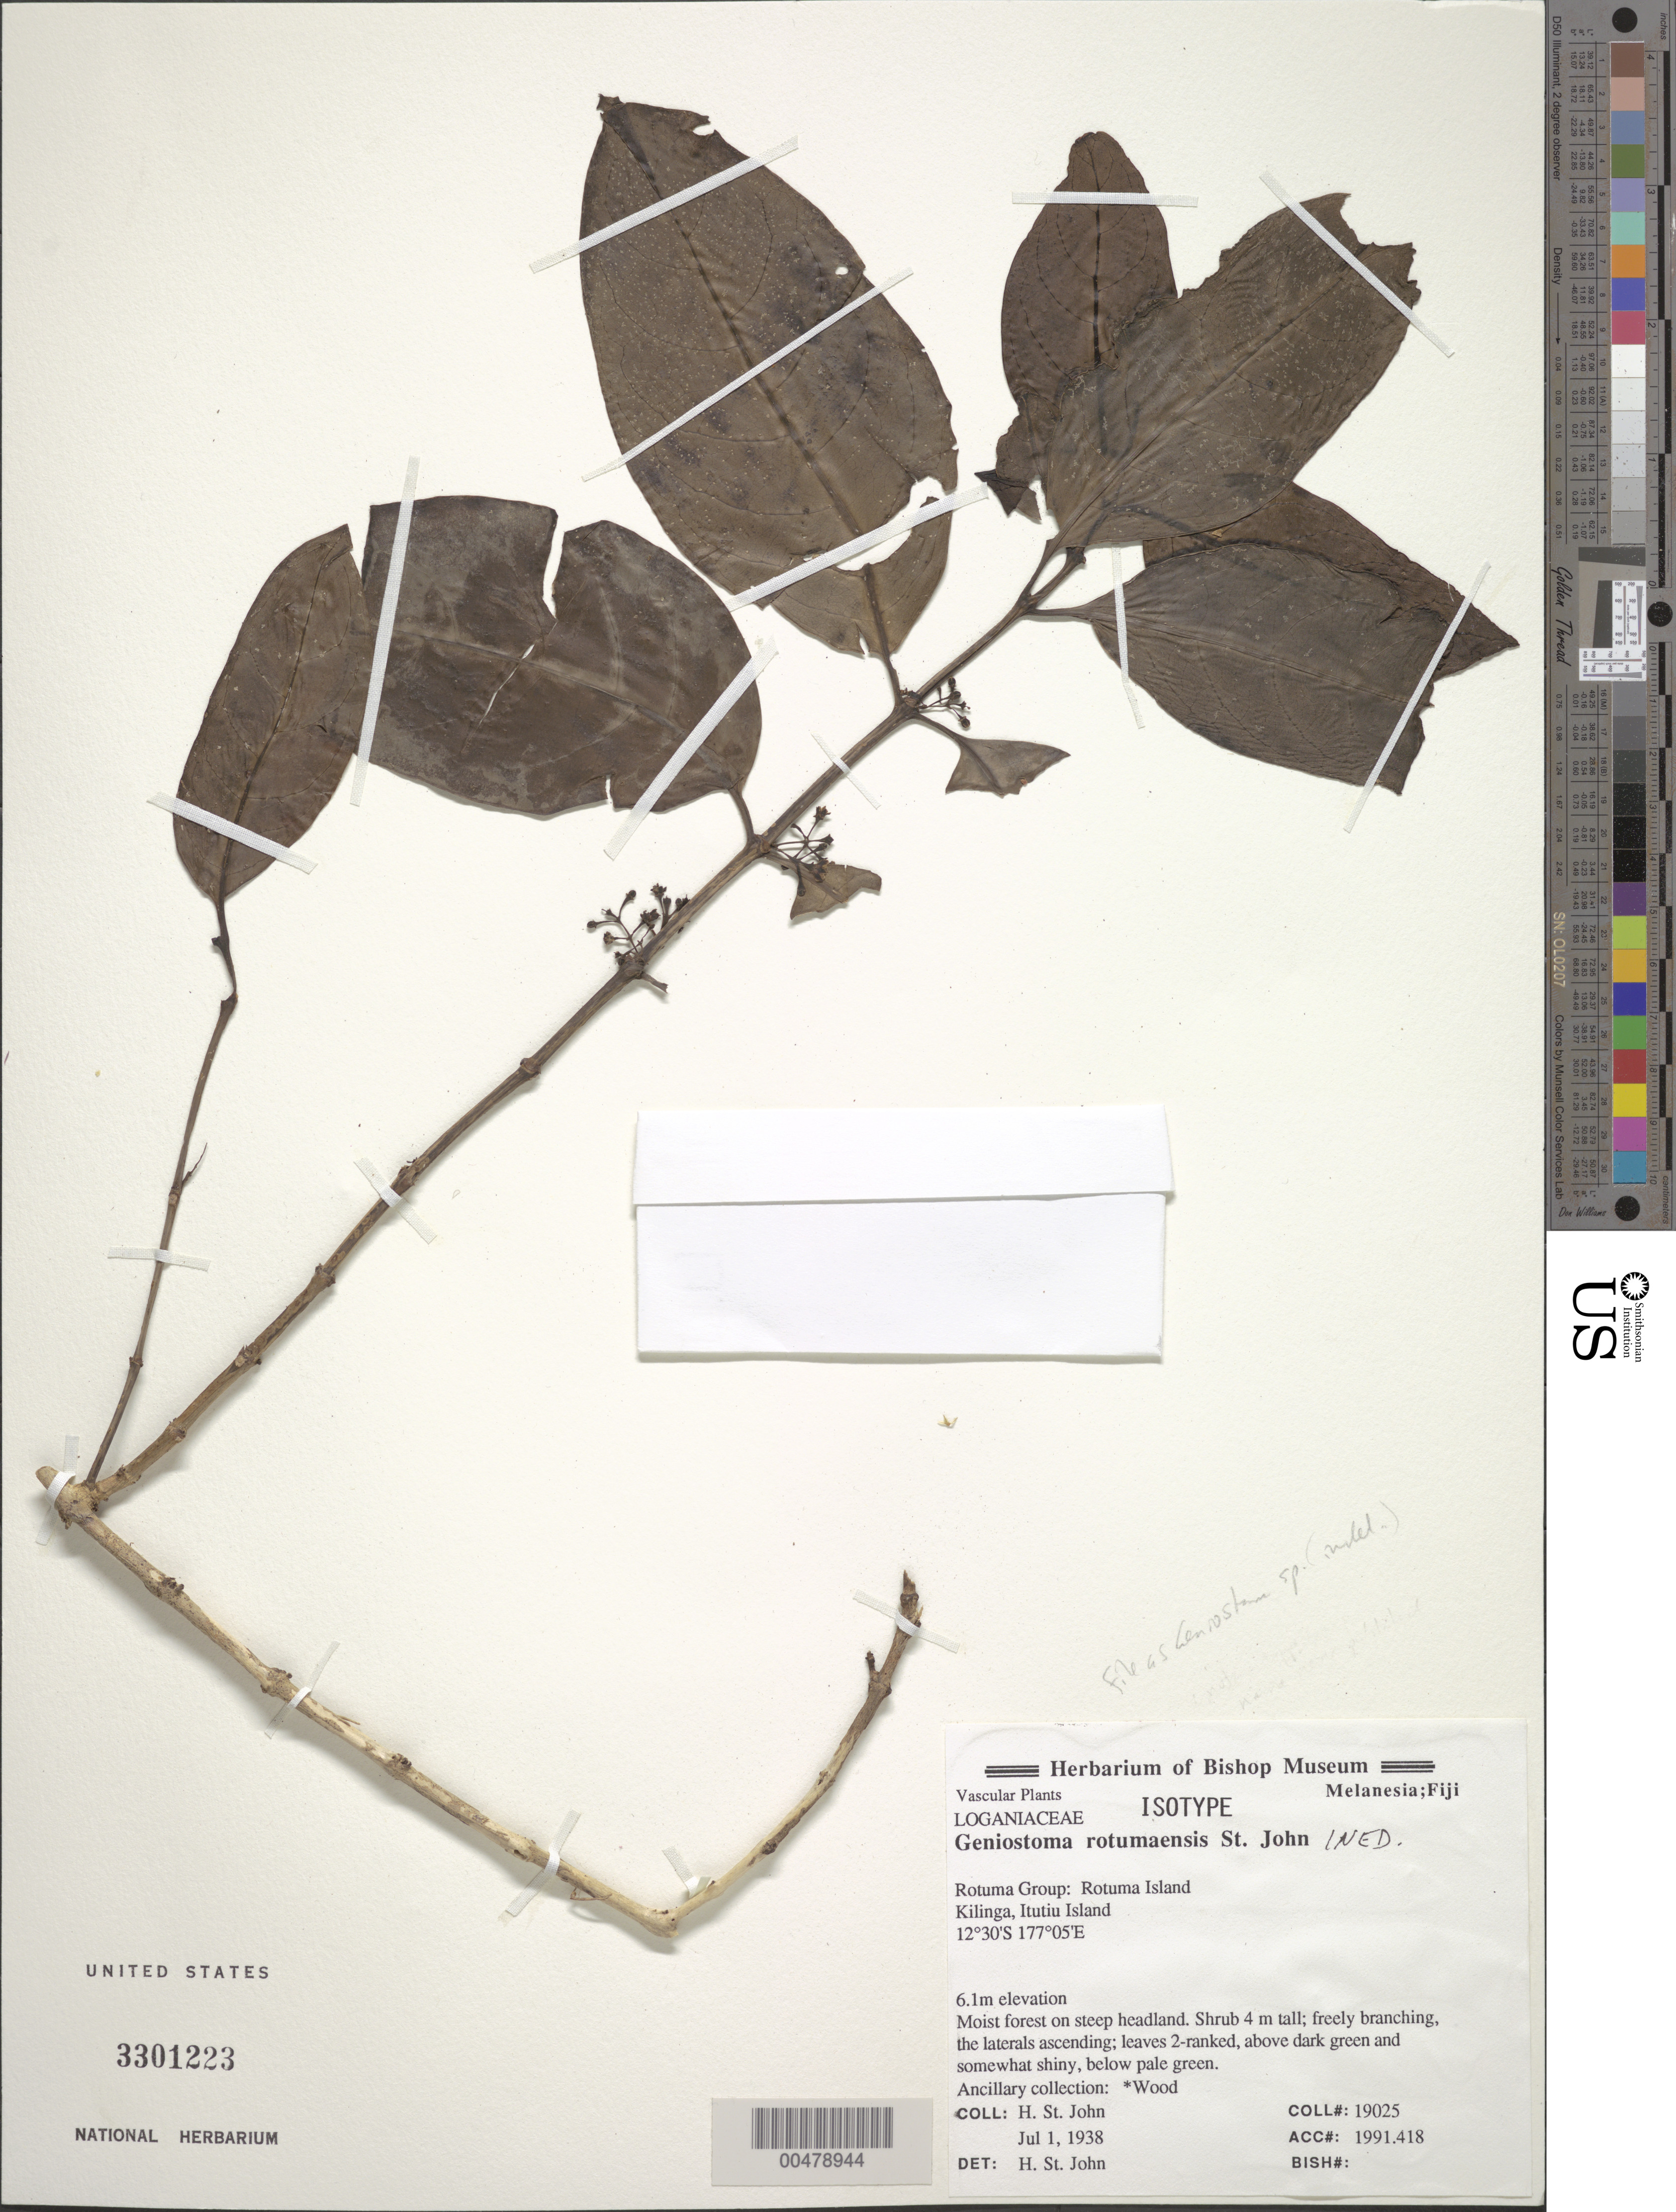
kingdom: Plantae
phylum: Tracheophyta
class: Magnoliopsida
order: Gentianales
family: Loganiaceae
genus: Geniostoma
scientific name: Geniostoma sp.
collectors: H. St. John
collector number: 19025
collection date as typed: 01 Jul 1938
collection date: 1938-07-01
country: Fiji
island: Rotuma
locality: Kilinga.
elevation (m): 6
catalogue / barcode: US 3301223